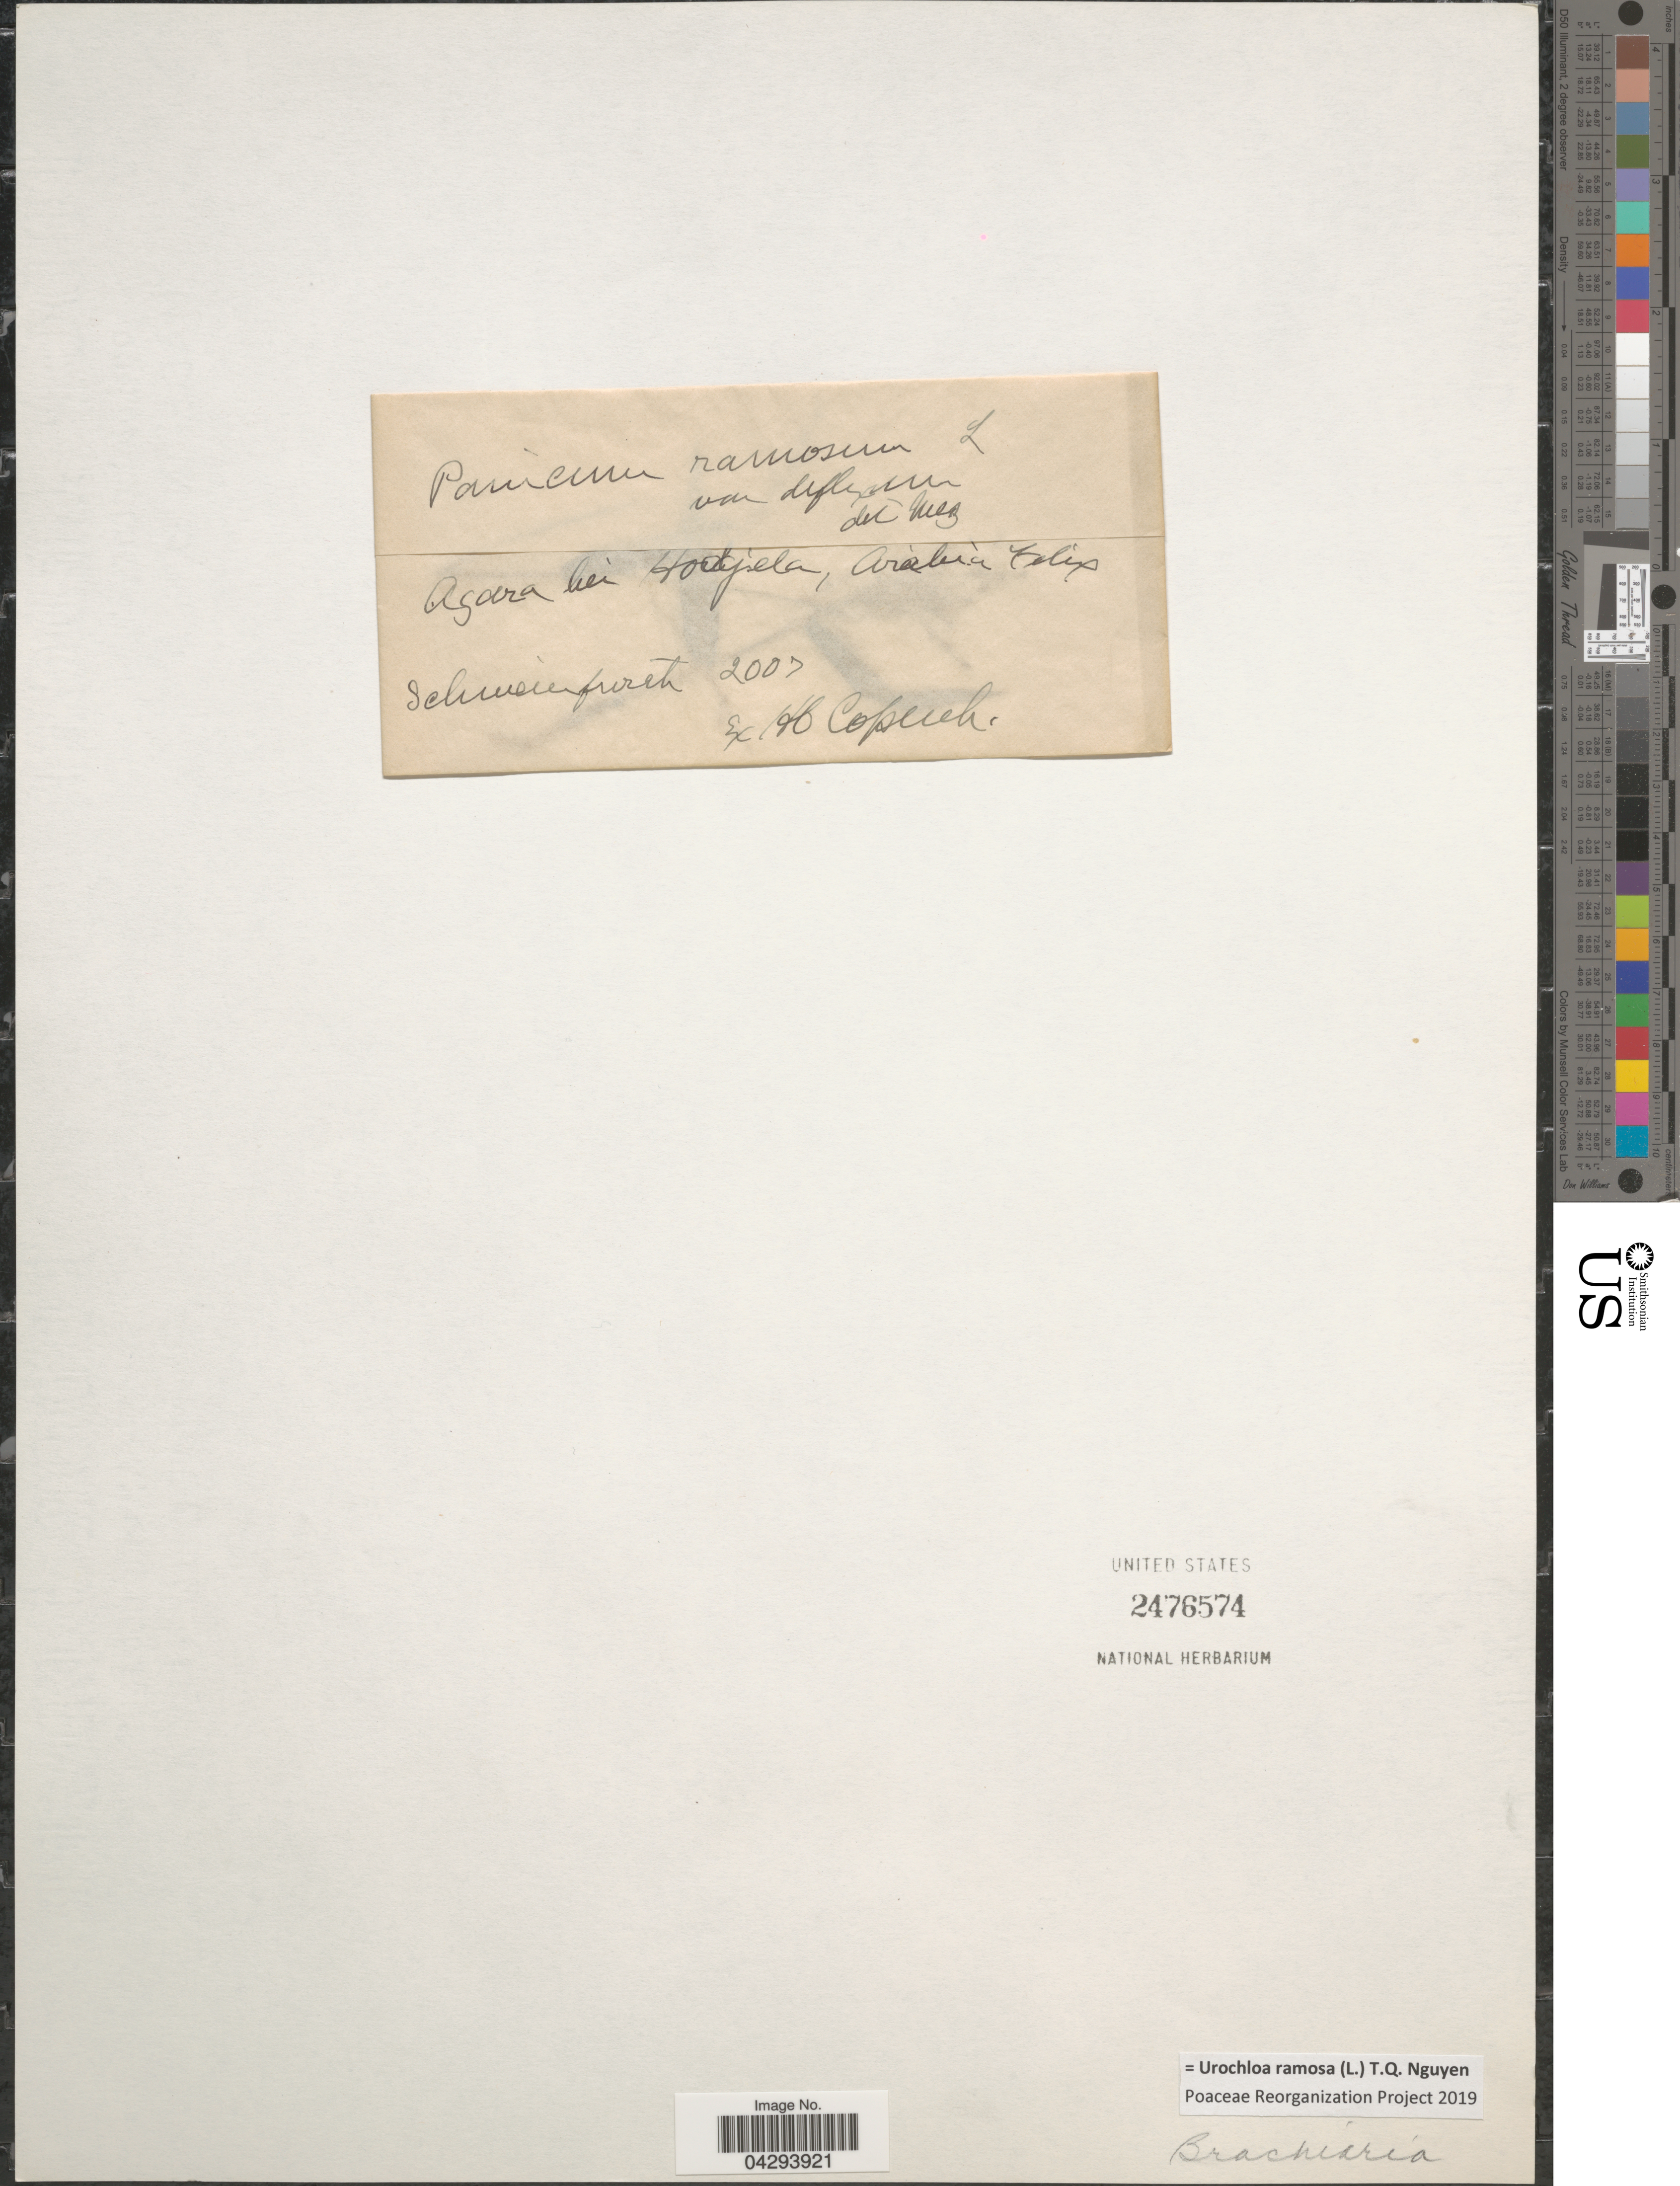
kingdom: Plantae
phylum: Tracheophyta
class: Liliopsida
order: Poales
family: Poaceae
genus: Urochloa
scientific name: Urochloa ramosa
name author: T.Q. Nguyen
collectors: Schweinfurth, --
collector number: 2007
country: Yemen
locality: Agara bei Hodjela, Arabia Felix.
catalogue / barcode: US 2476574